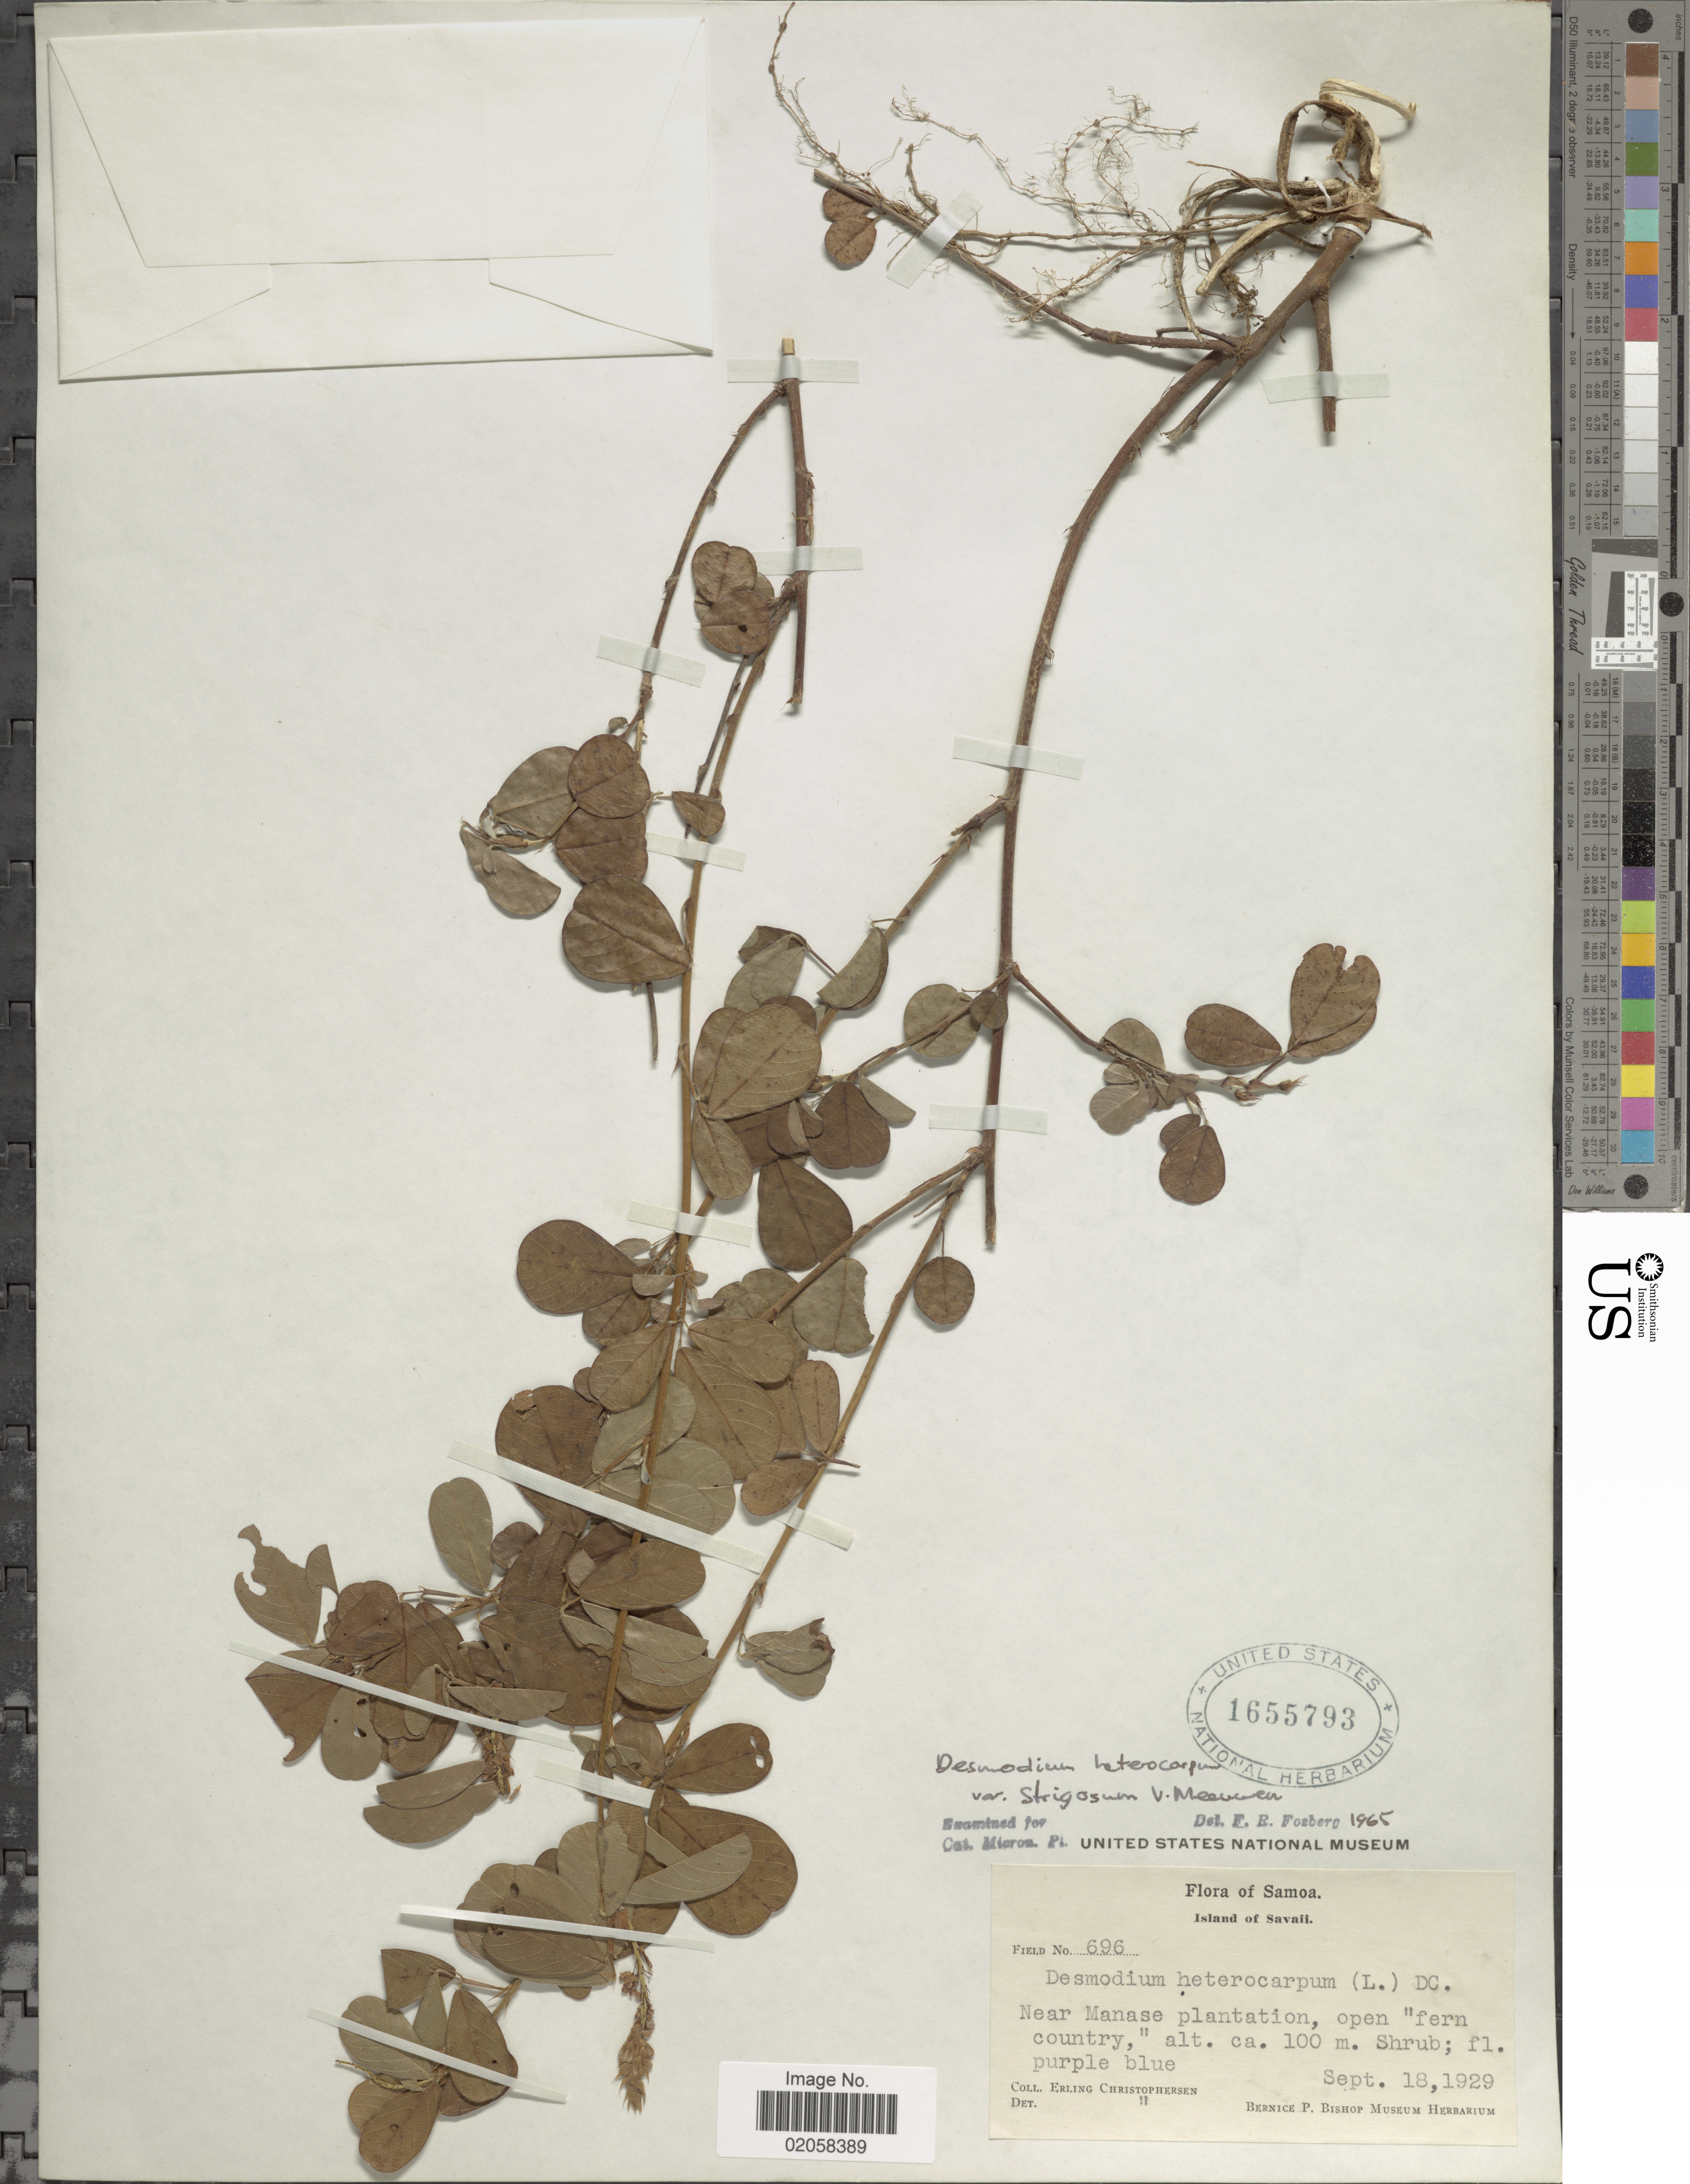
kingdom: Plantae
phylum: Tracheophyta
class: Magnoliopsida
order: Fabales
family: Fabaceae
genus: Grona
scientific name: Grona heterocarpos var. strigosa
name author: (Meeuwen) H. Ohashi & K. Ohashi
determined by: Strong, Mark T., (BOT), Smithsonian Institution - National Museum of Natural History (UNITED STATES)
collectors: E. Christophersen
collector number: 696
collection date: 1929-09-18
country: Samoa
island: Savai'i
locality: Samoa, Island of Savaii, Near Manase plantation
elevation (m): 100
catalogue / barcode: US 1655793